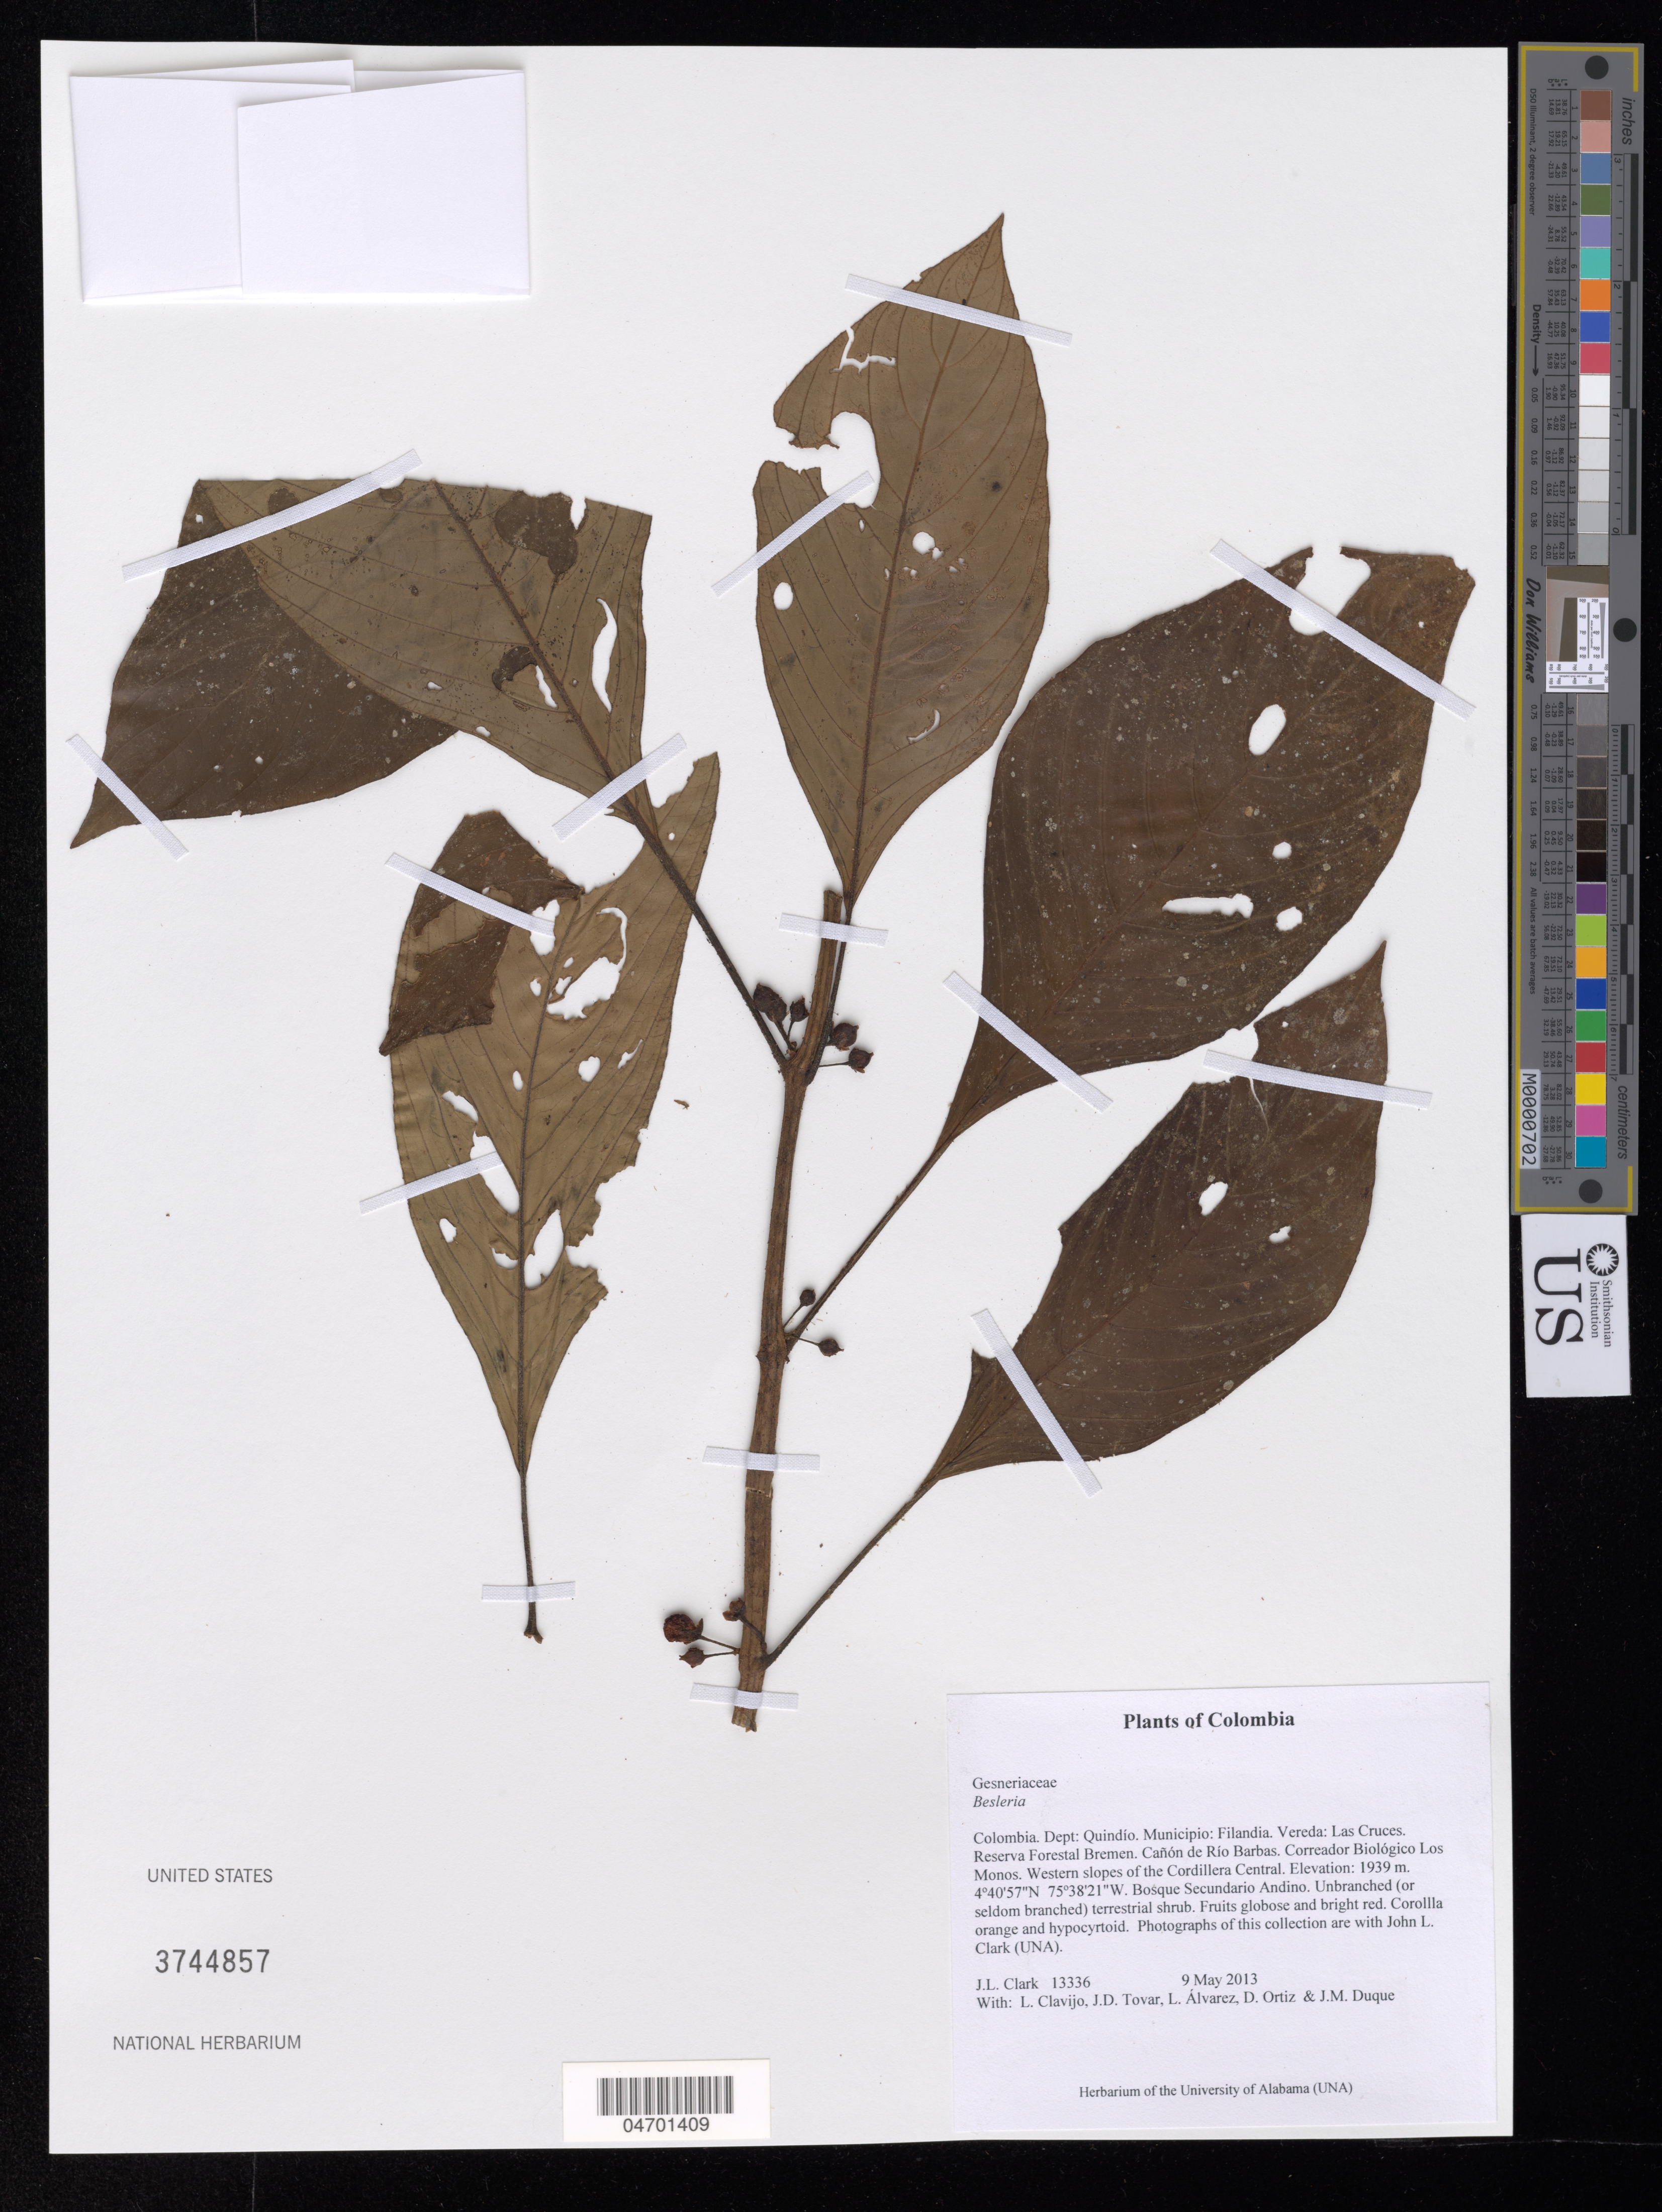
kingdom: Plantae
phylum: Tracheophyta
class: Magnoliopsida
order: Lamiales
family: Gesneriaceae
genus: Besleria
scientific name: Besleria sp.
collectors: J. L. Clark, L. Clavijo, J. Tovar & L. Alvarez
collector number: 13336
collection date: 2013-05-09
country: Colombia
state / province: Quindío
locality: Dept: Quindío. Municipio: Filandia. Vereda: Las Cruces. Reserva Forestal Bremen. Cañon de Río Barbas. Correador Biológico Los Monos. Western slopes of the Cordillera Central.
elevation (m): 1939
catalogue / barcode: US 3744857